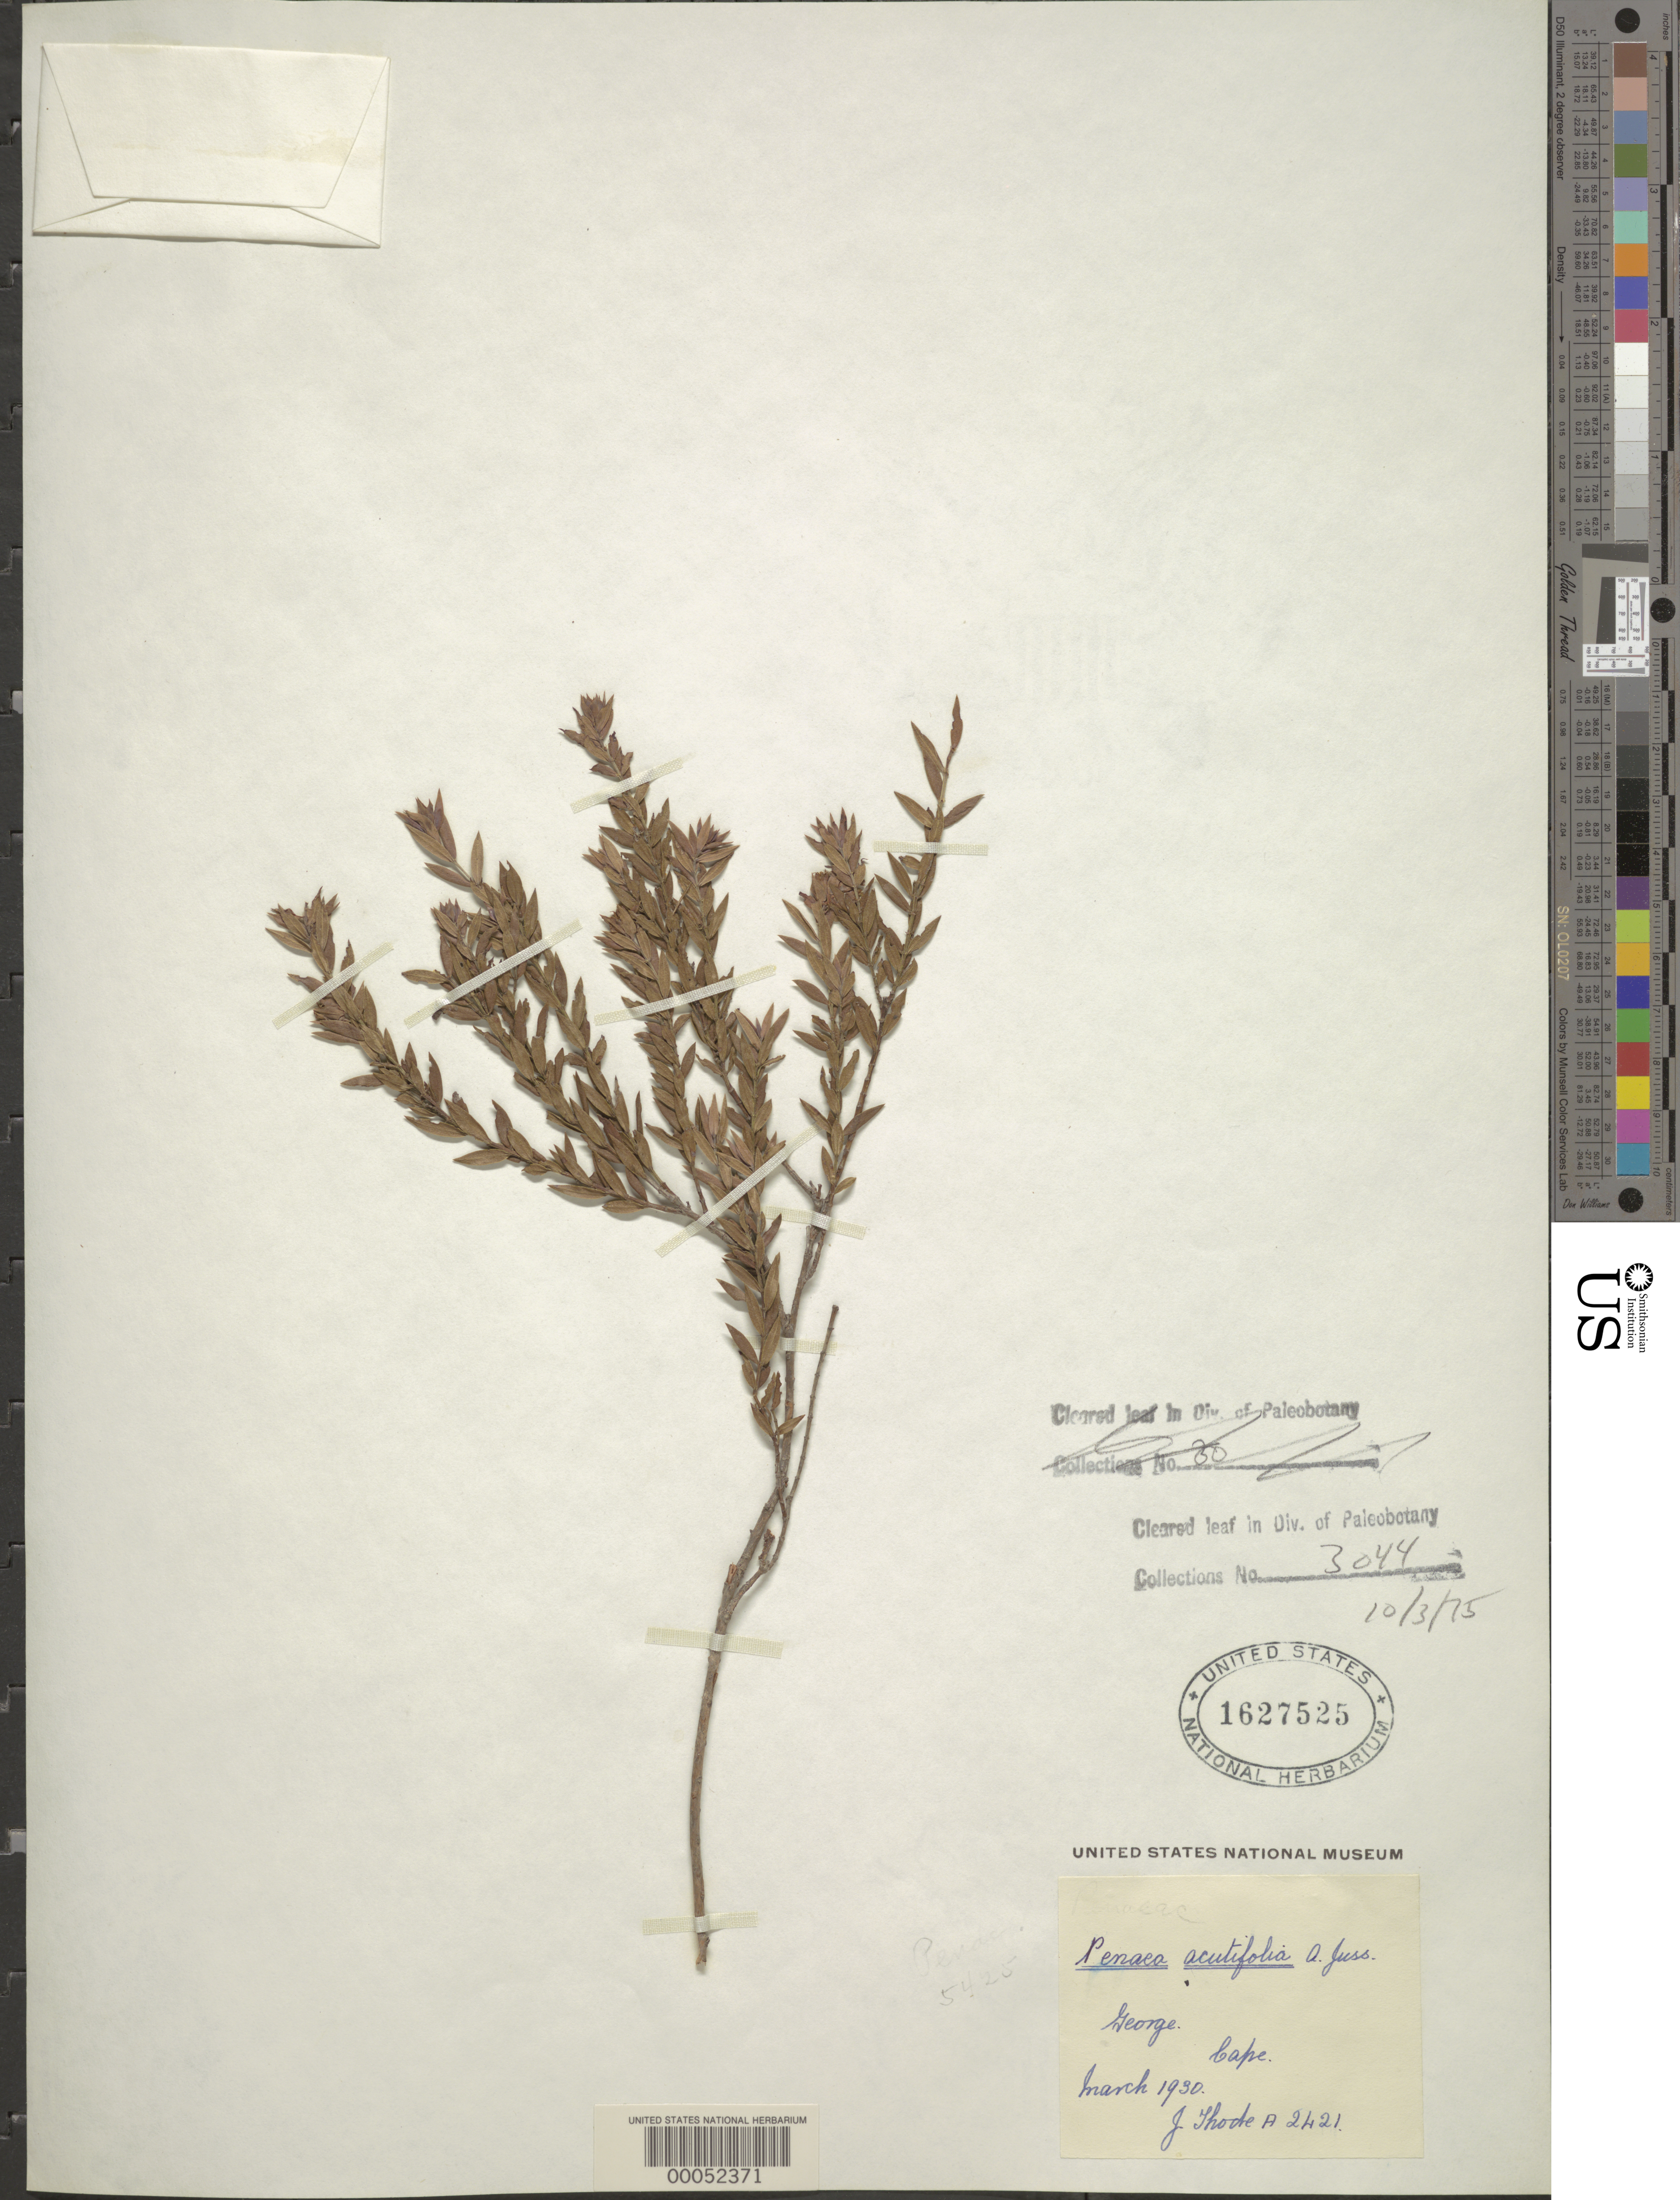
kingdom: Plantae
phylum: Tracheophyta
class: Magnoliopsida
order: Myrtales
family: Penaeaceae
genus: Penaea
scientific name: Penaea acutifolia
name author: A. Juss.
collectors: J. Thode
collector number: A 2421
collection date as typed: Mar 1930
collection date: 1930-03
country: South Africa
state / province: Western Cape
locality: George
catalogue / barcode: US 1627525